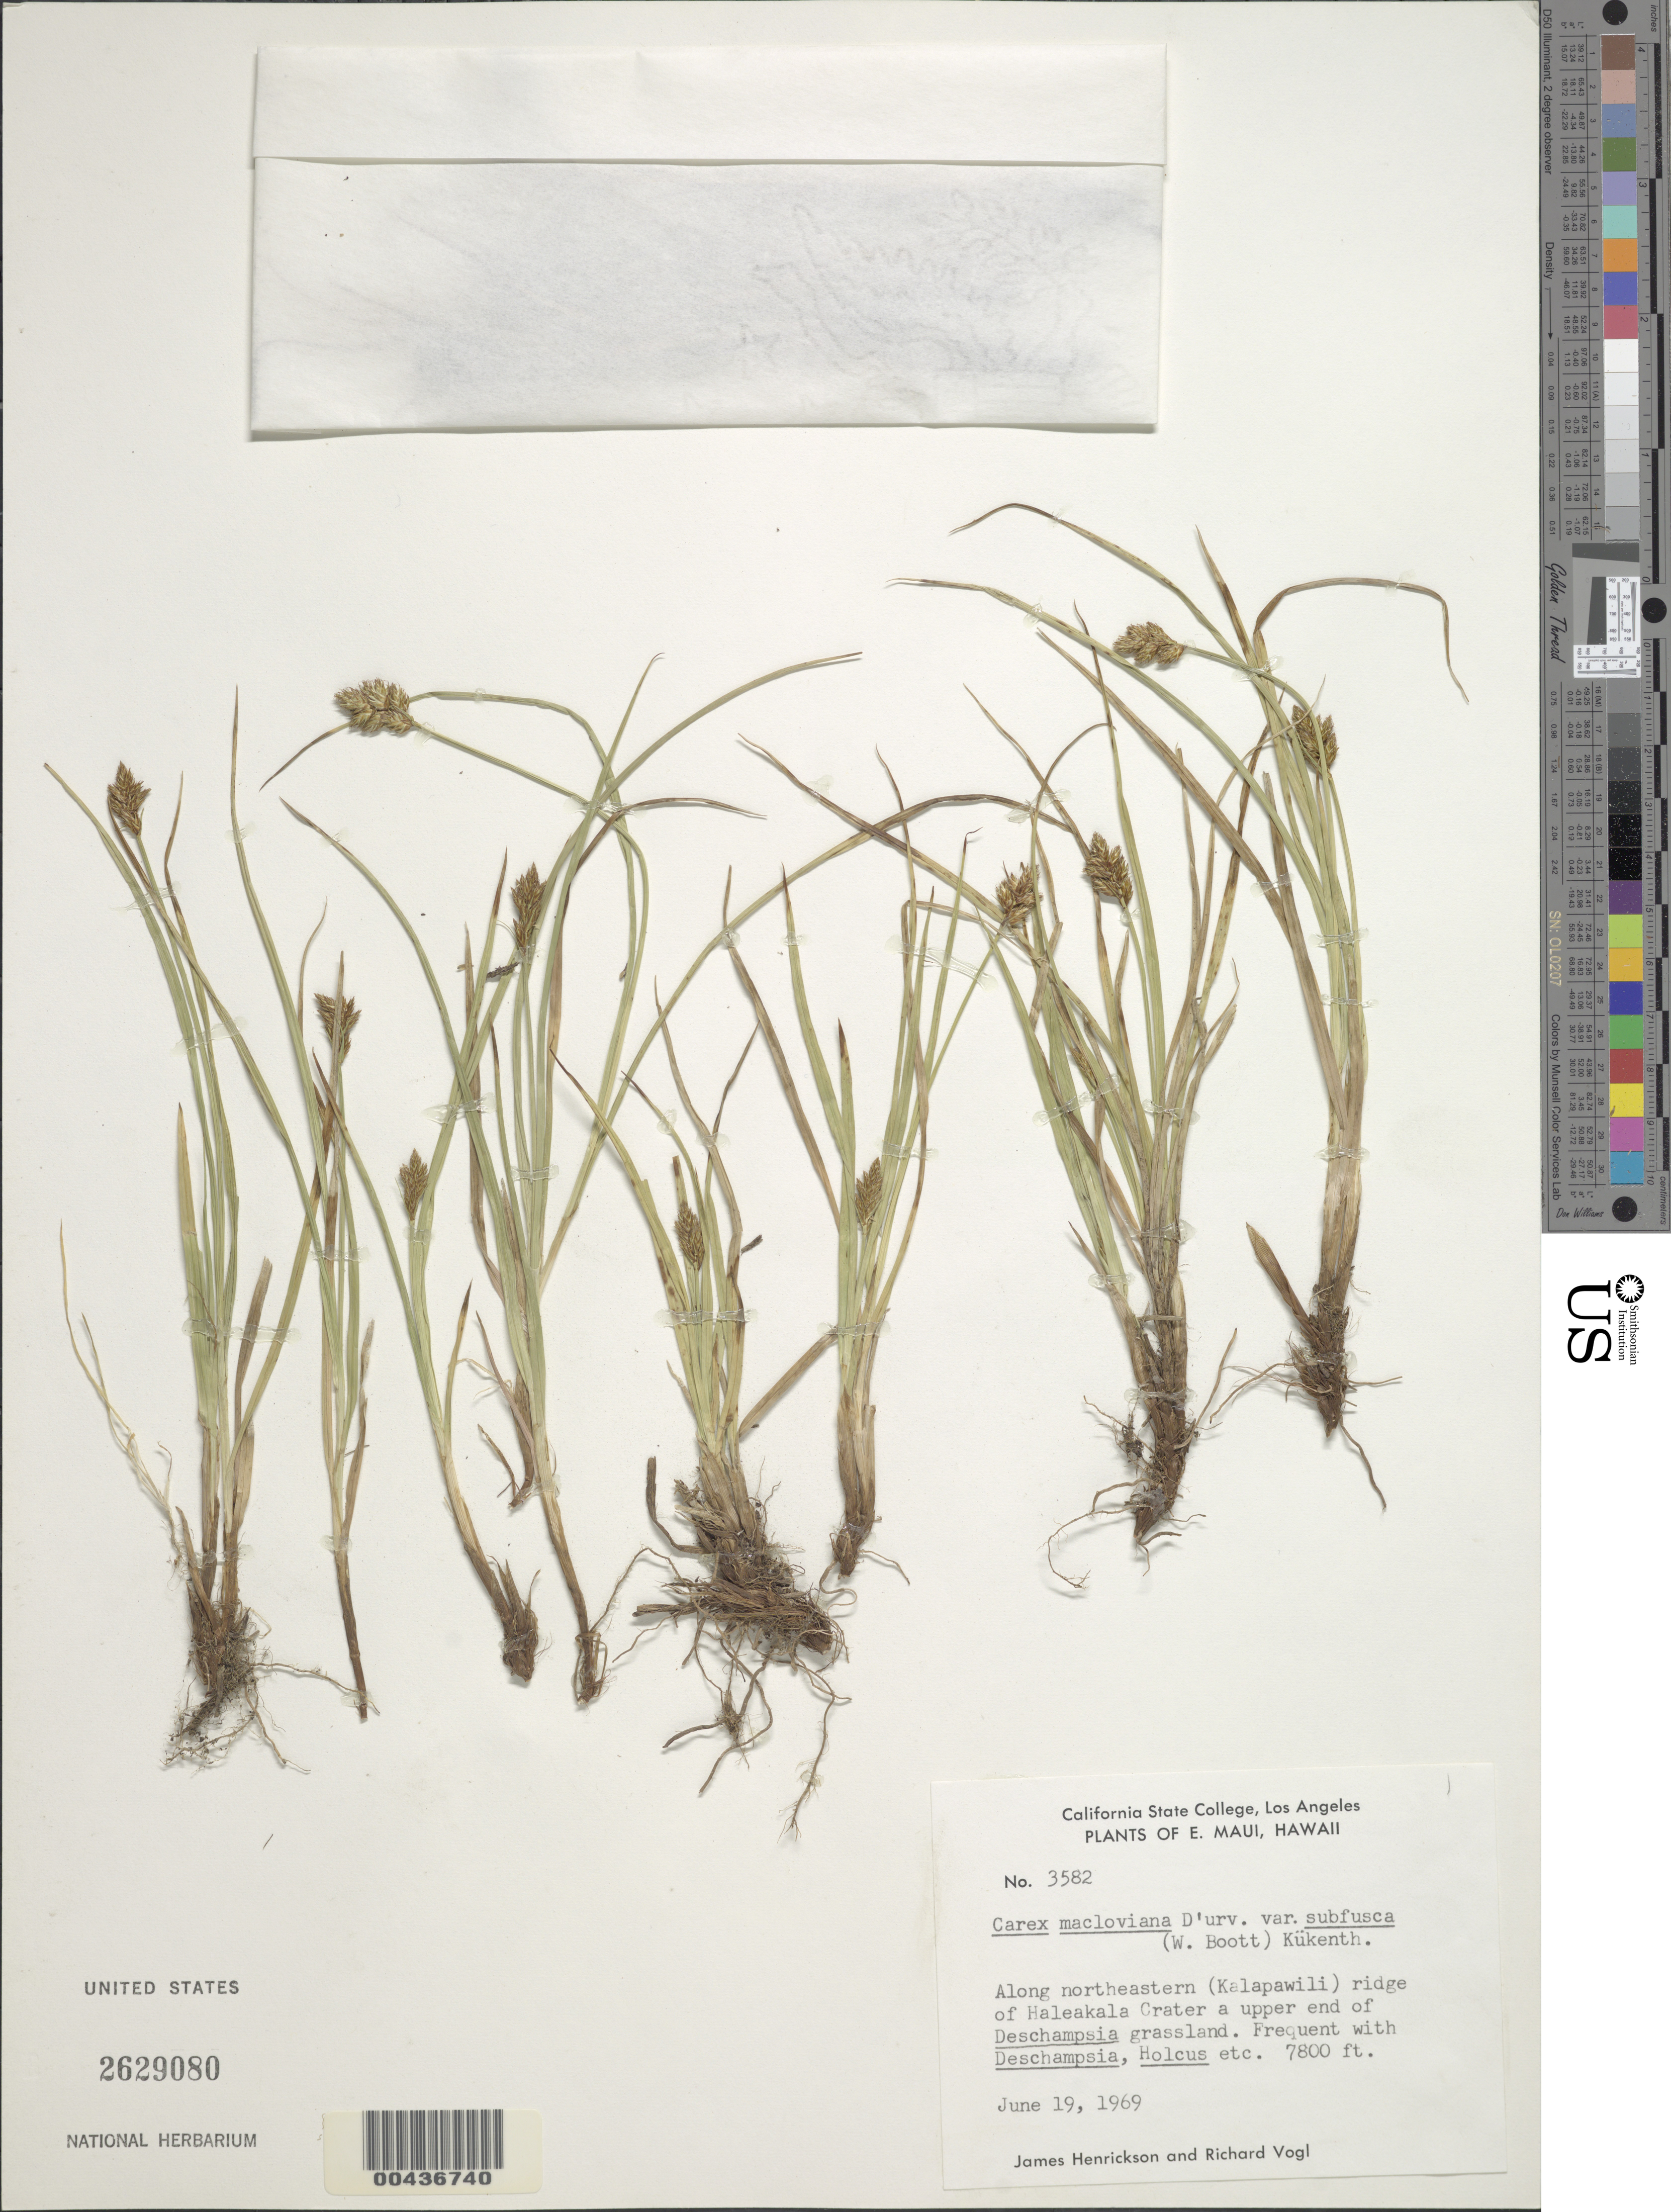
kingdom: Plantae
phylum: Tracheophyta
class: Liliopsida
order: Poales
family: Cyperaceae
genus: Carex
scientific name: Carex subfusca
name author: W. Boott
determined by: Wagner, W. L., (BOT), Smithsonian Institution - National Museum of Natural History (UNITED STATES)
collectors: J. S. Henrickson & R. Vogl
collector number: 3582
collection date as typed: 19 Jun 1969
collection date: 1969-06-19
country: United States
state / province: Hawaii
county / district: Maui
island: Maui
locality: E Maui, along northeastern (Kalapawili) ridge of Haleakala Crater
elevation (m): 2377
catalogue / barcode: US 2629080